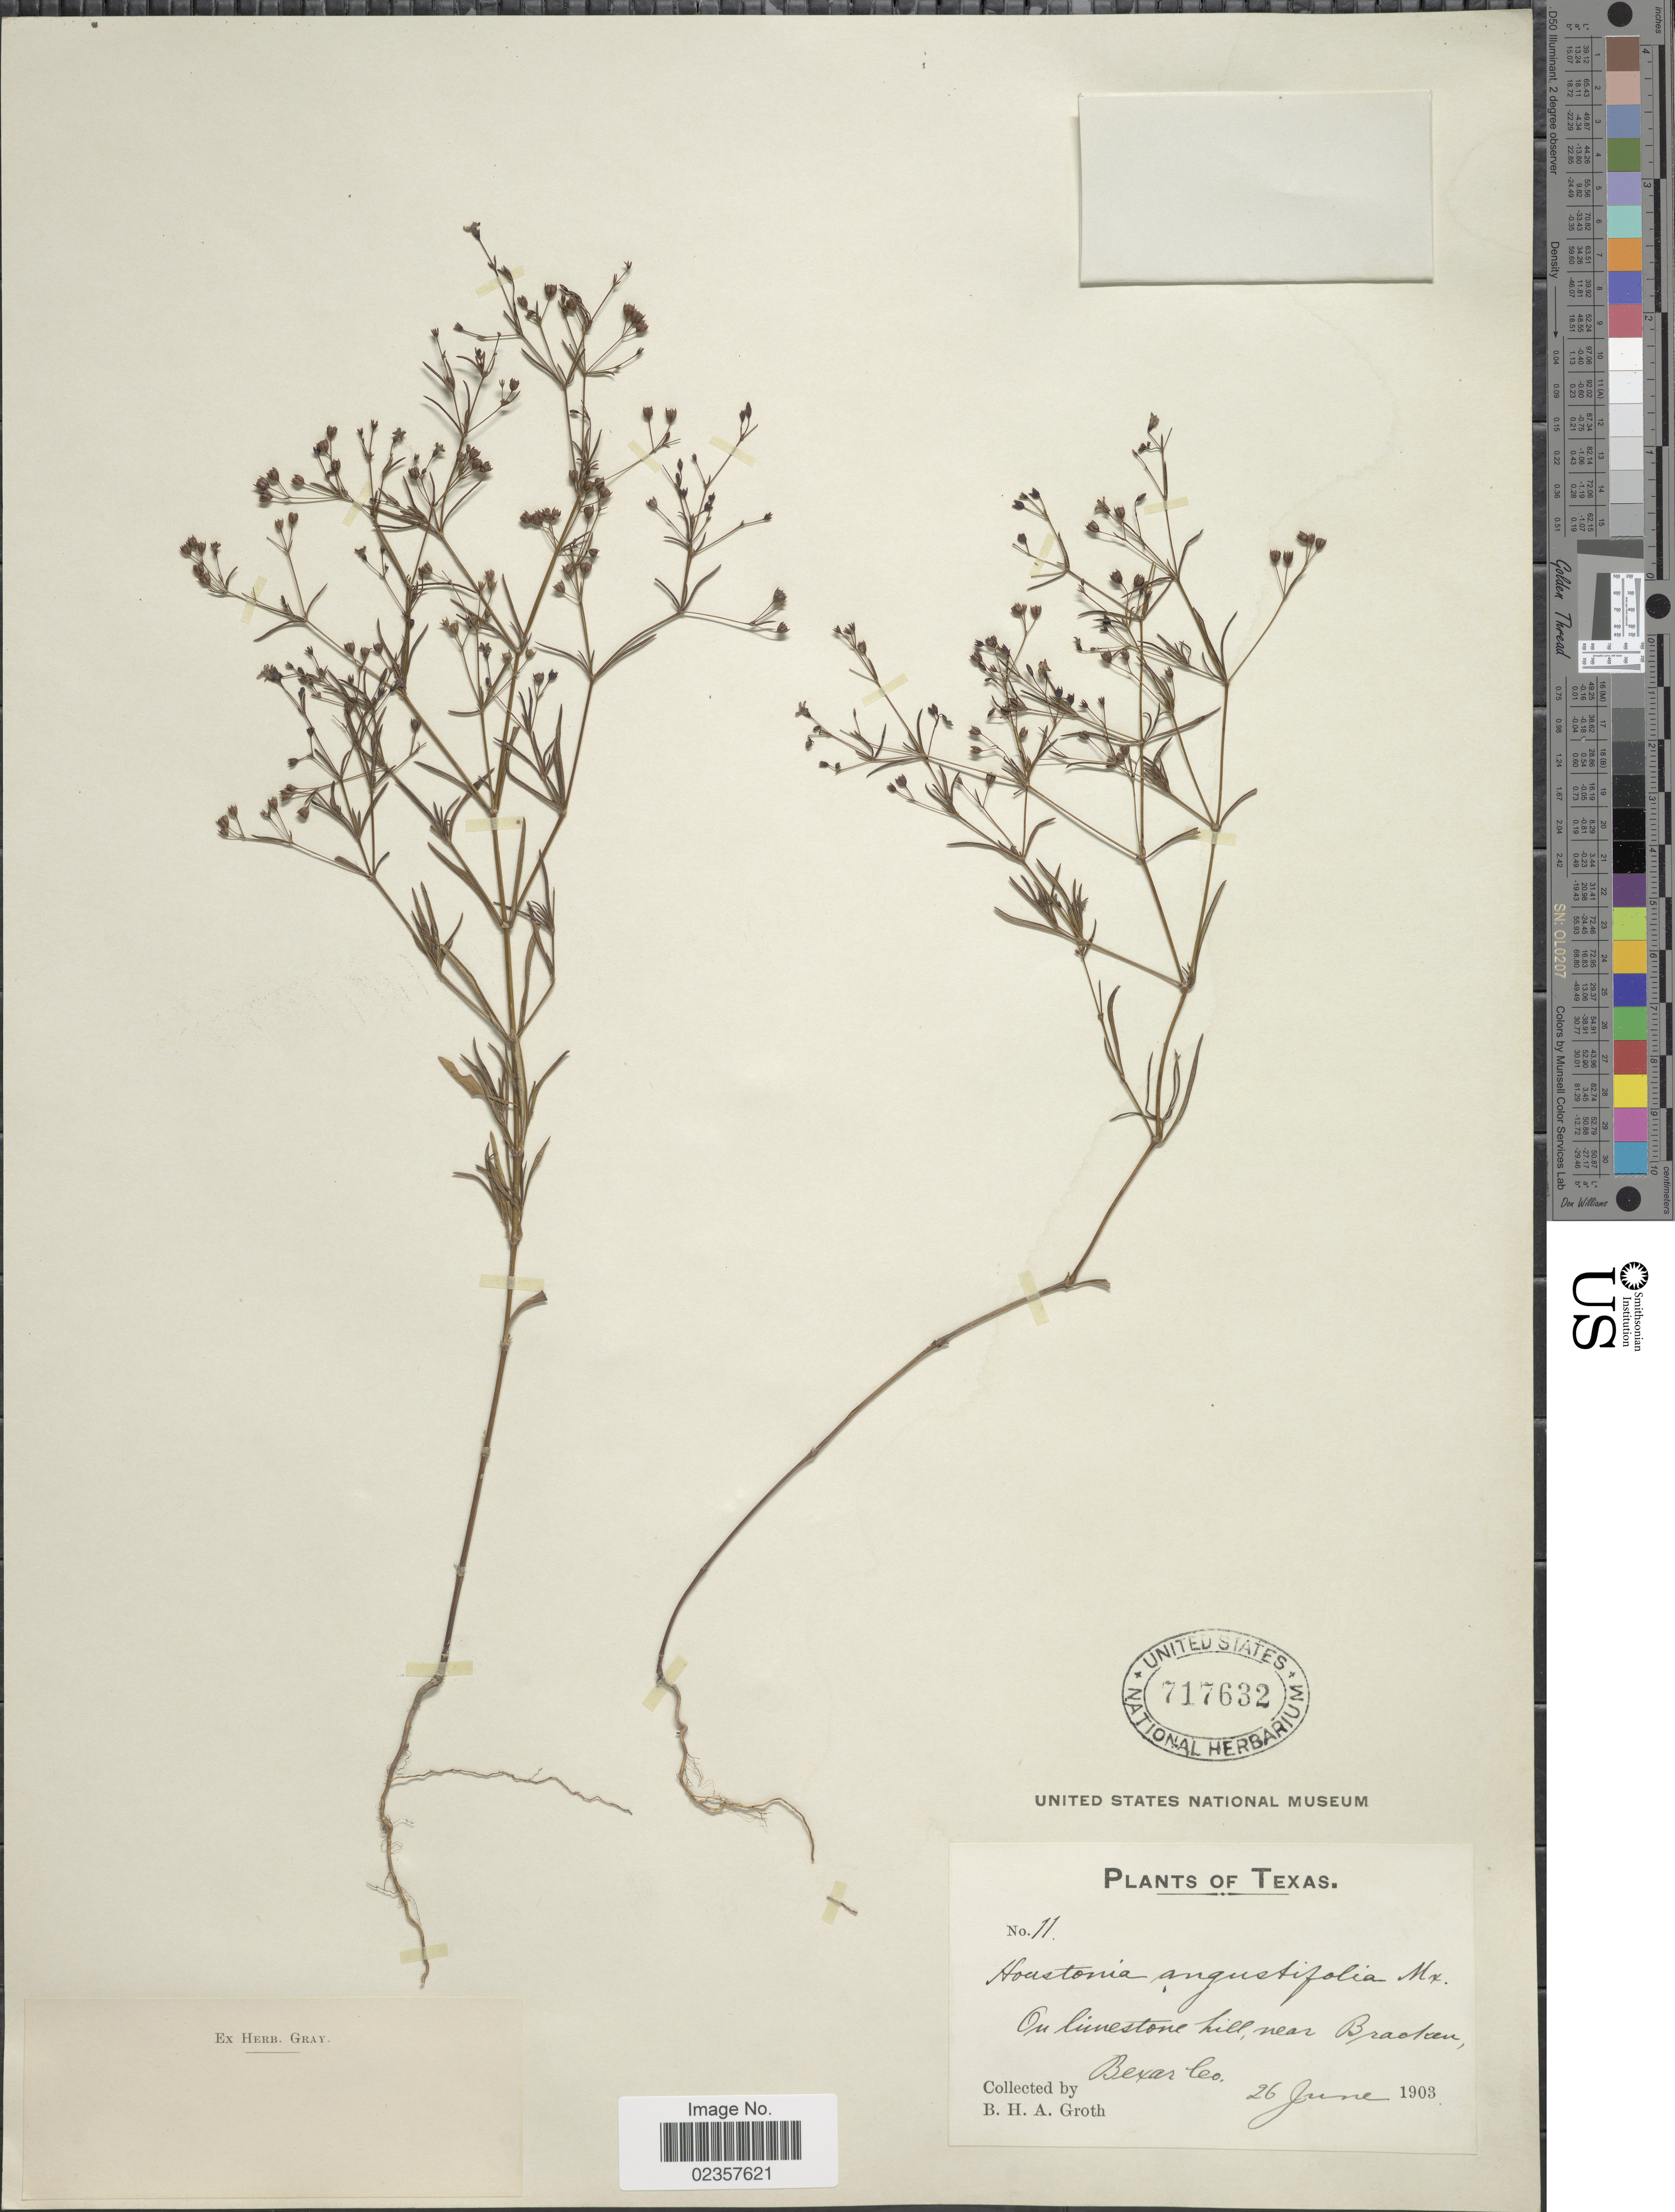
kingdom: Plantae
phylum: Tracheophyta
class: Magnoliopsida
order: Gentianales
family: Rubiaceae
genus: Houstonia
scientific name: Houstonia nigricans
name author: (Lam.) Fernald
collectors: B. Groth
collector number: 11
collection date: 1903-06-26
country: United States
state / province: Texas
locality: Near Bracken, Bexar Co.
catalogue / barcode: US 717632